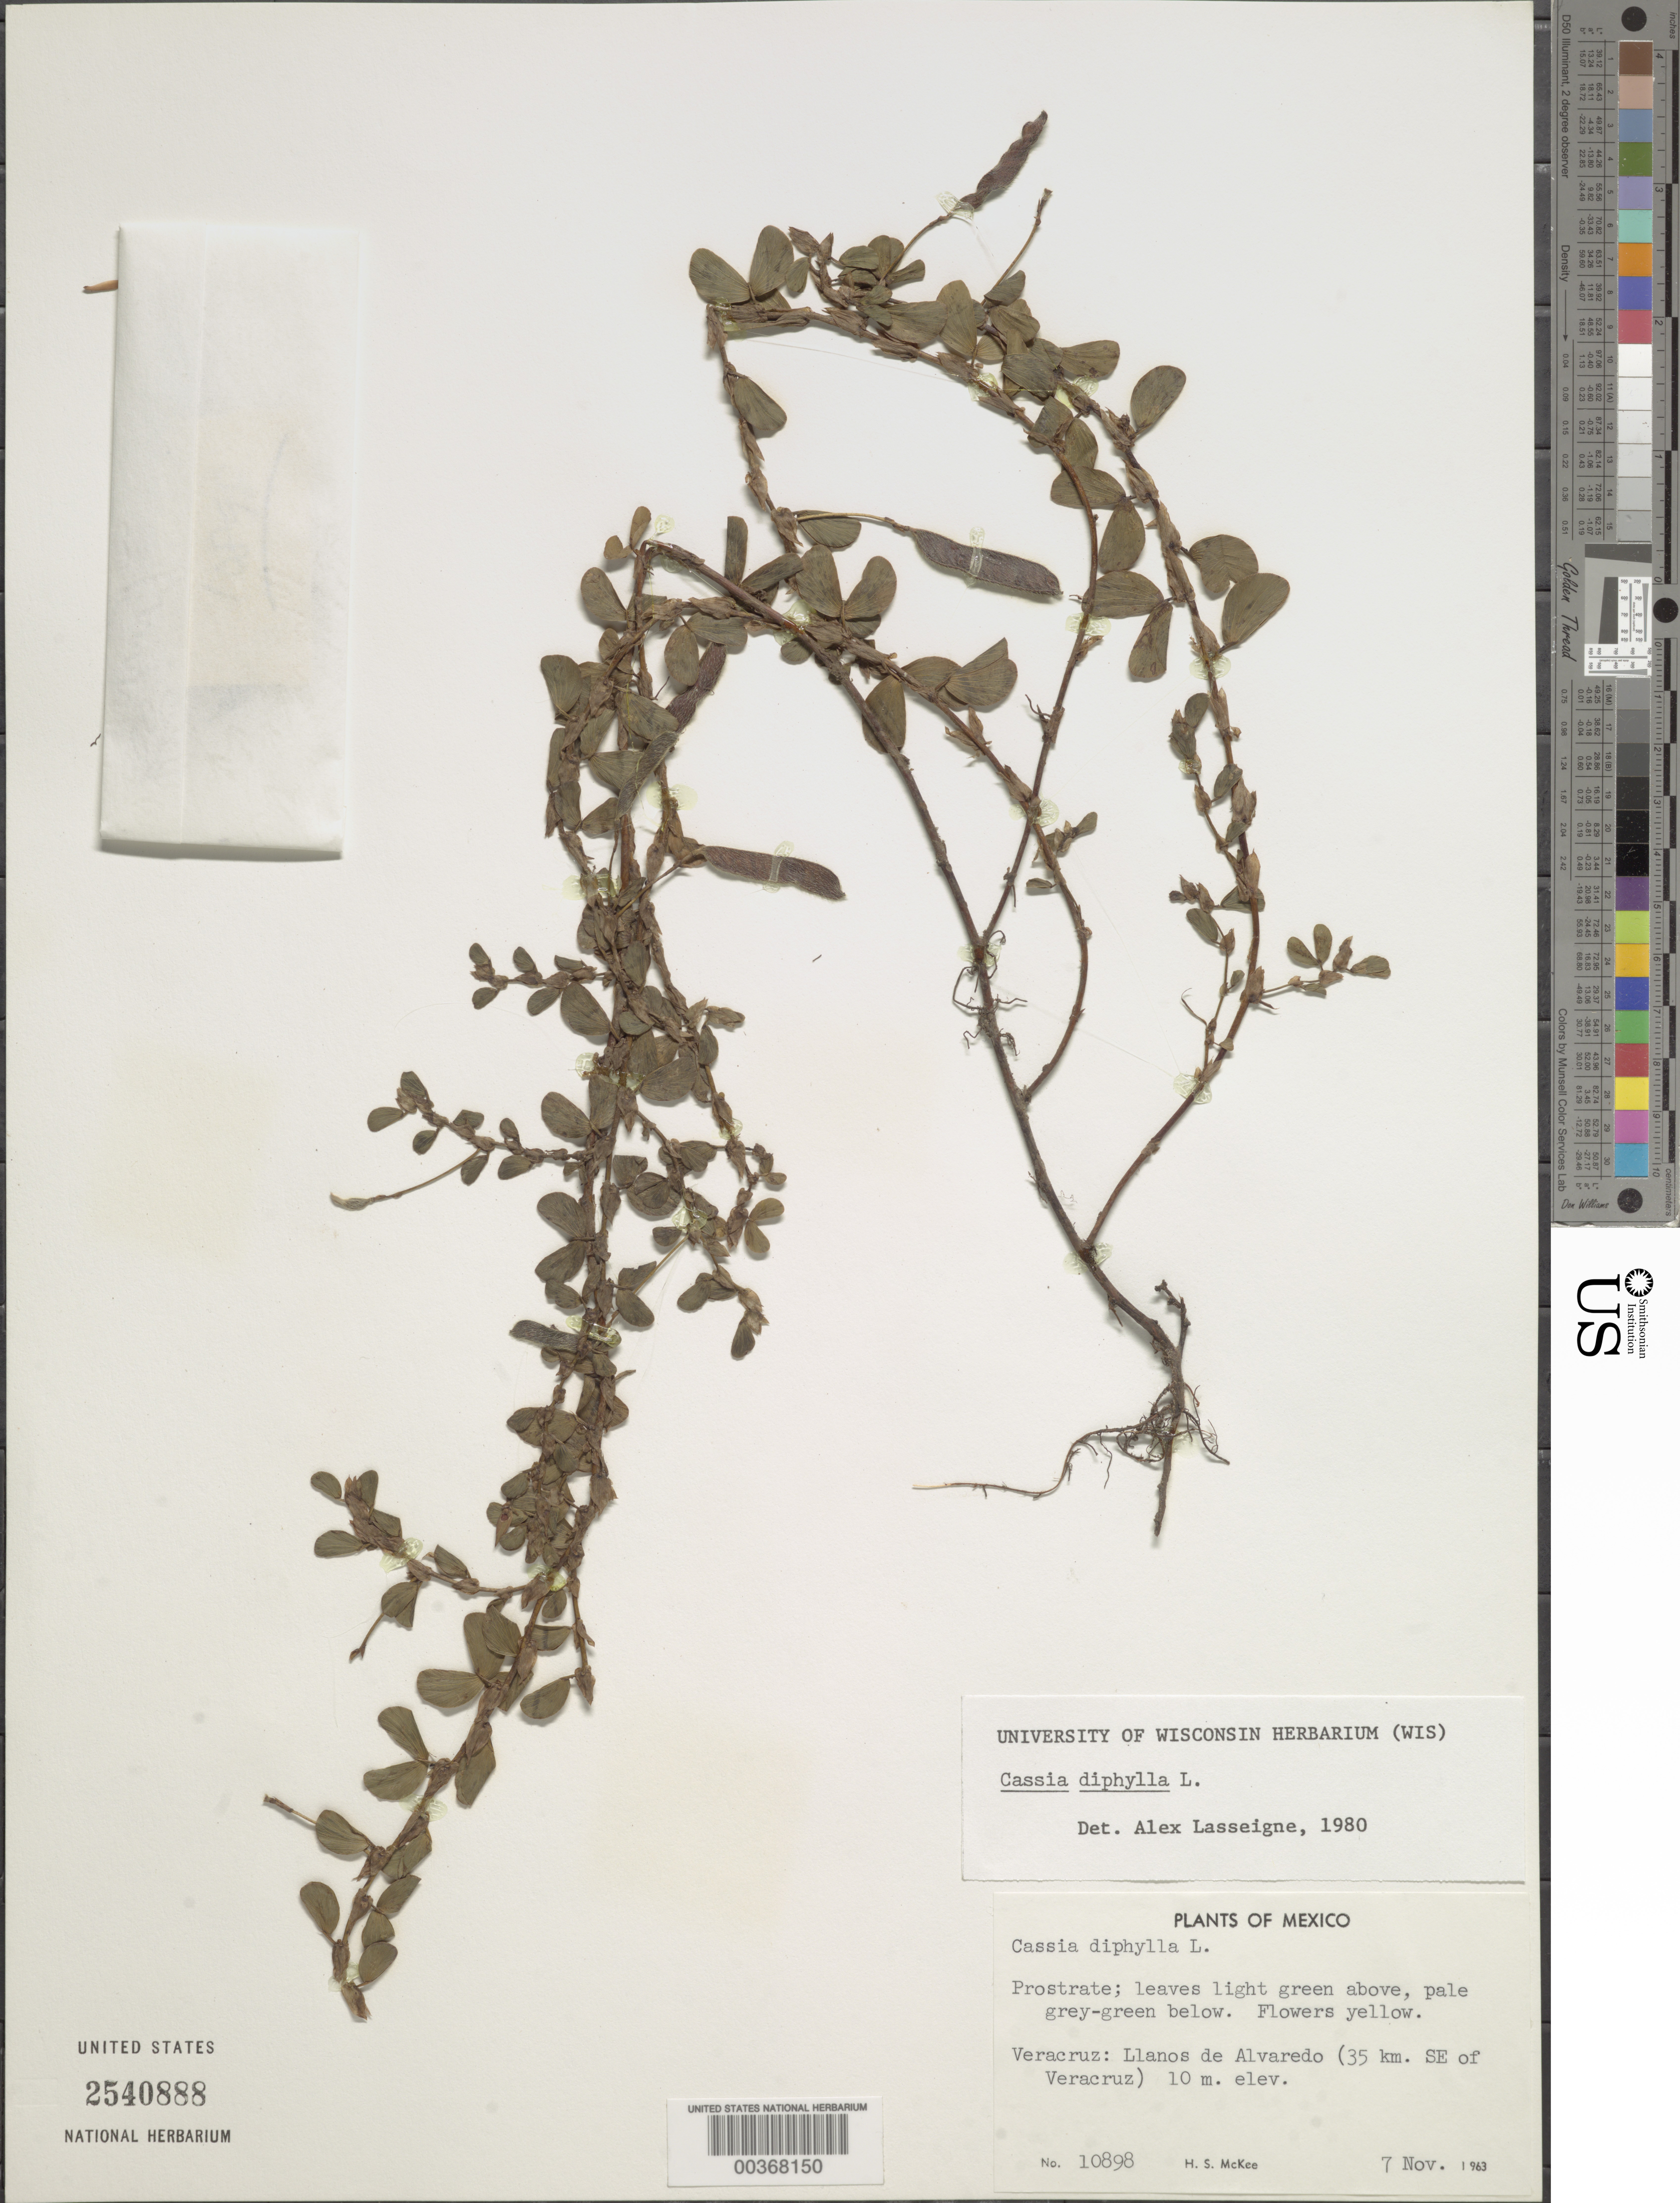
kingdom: Plantae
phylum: Tracheophyta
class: Magnoliopsida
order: Fabales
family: Fabaceae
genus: Chamaecrista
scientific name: Chamaecrista diphylla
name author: (L.) Greene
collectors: H. S. MacKee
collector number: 10898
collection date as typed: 07 Nov 1963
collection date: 1963-11-07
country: Mexico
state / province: Veracruz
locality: Llanos de alvaredo, 35 km SE of Veracruz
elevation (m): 10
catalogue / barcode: US 2540888